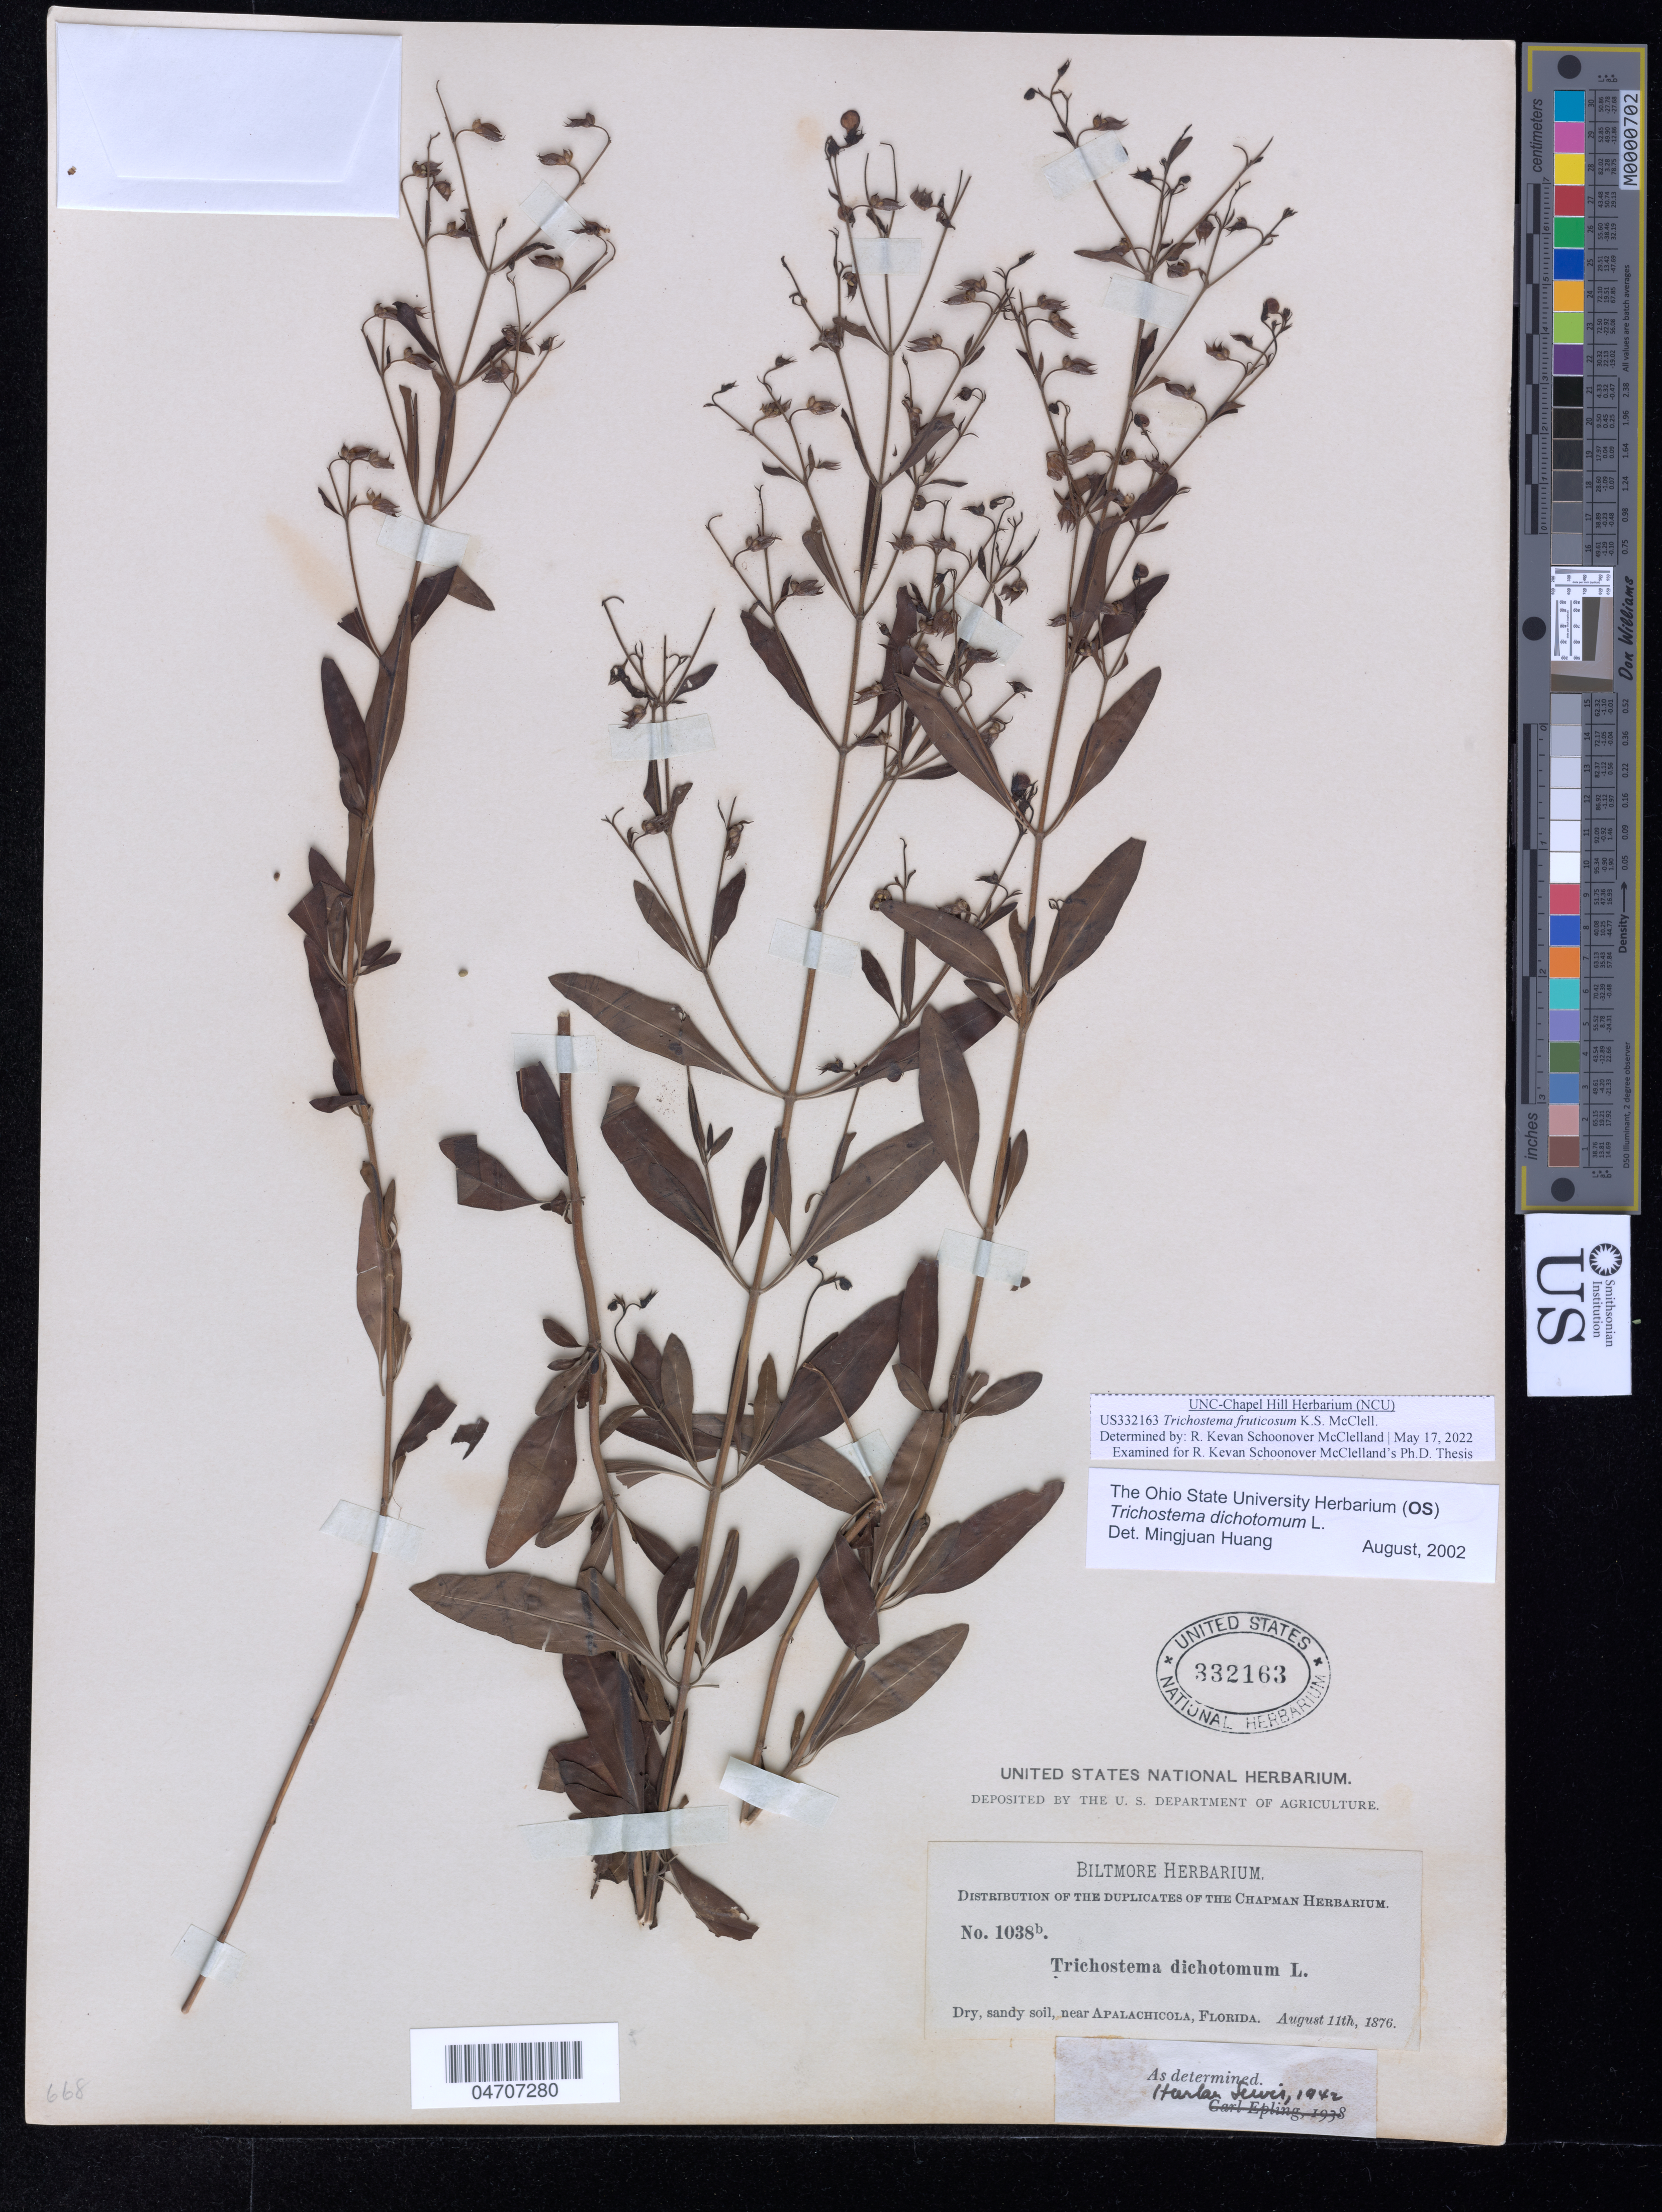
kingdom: Plantae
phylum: Tracheophyta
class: Magnoliopsida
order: Lamiales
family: Lamiaceae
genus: Trichostema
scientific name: Trichostema fruticosum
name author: K. S. McClell.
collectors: ex herb. Biltmore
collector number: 1038b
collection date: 1876-08-11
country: United States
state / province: Florida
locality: Dry, sandy soil, near Apalachicola.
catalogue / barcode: US 332163